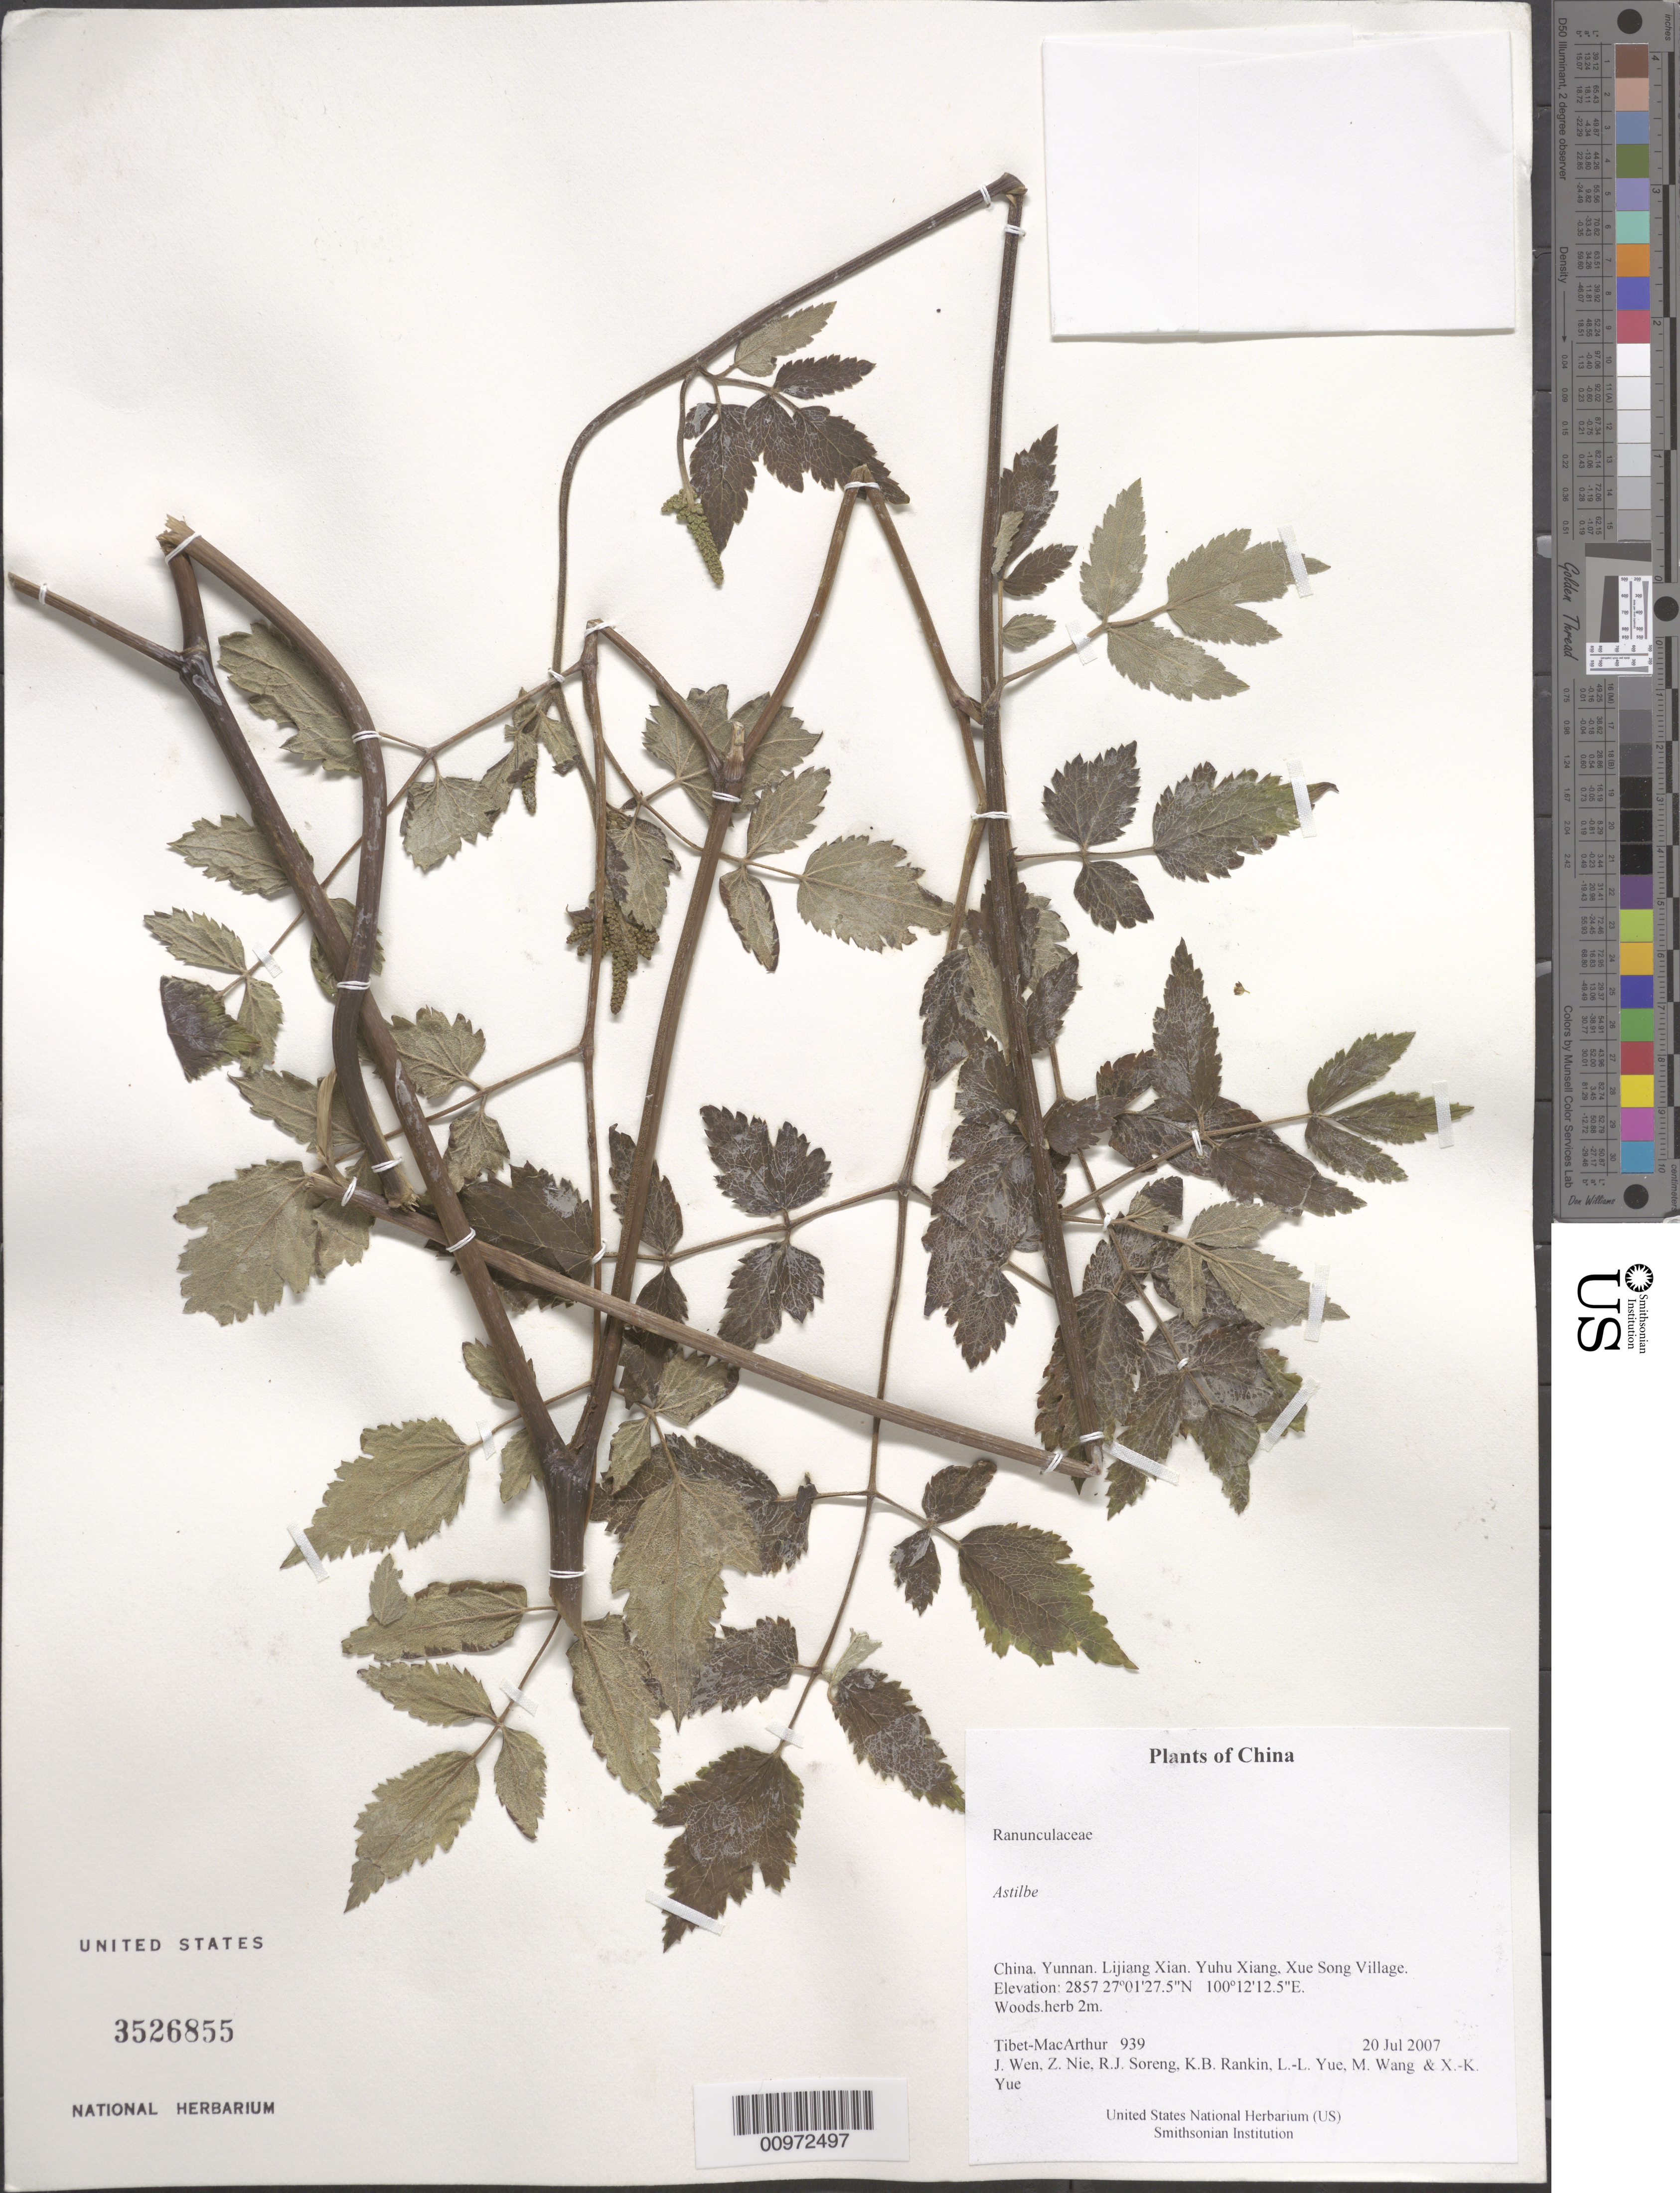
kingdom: Plantae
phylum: Tracheophyta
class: Magnoliopsida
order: Saxifragales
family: Saxifragaceae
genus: Astilbe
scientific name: Astilbe sp.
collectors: Tibet-MacArthur, J. Wen, Z. Nie, R. J. Soreng, K. Rankin, L. Yue, M. Wang & X. Yue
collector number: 939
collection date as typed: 20 Jul 2007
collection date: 2007-07-20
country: China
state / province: Yunnan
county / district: Lijiang Xian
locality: Yuhu Xiang, Xue Song Village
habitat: Woods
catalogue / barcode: US 3526855